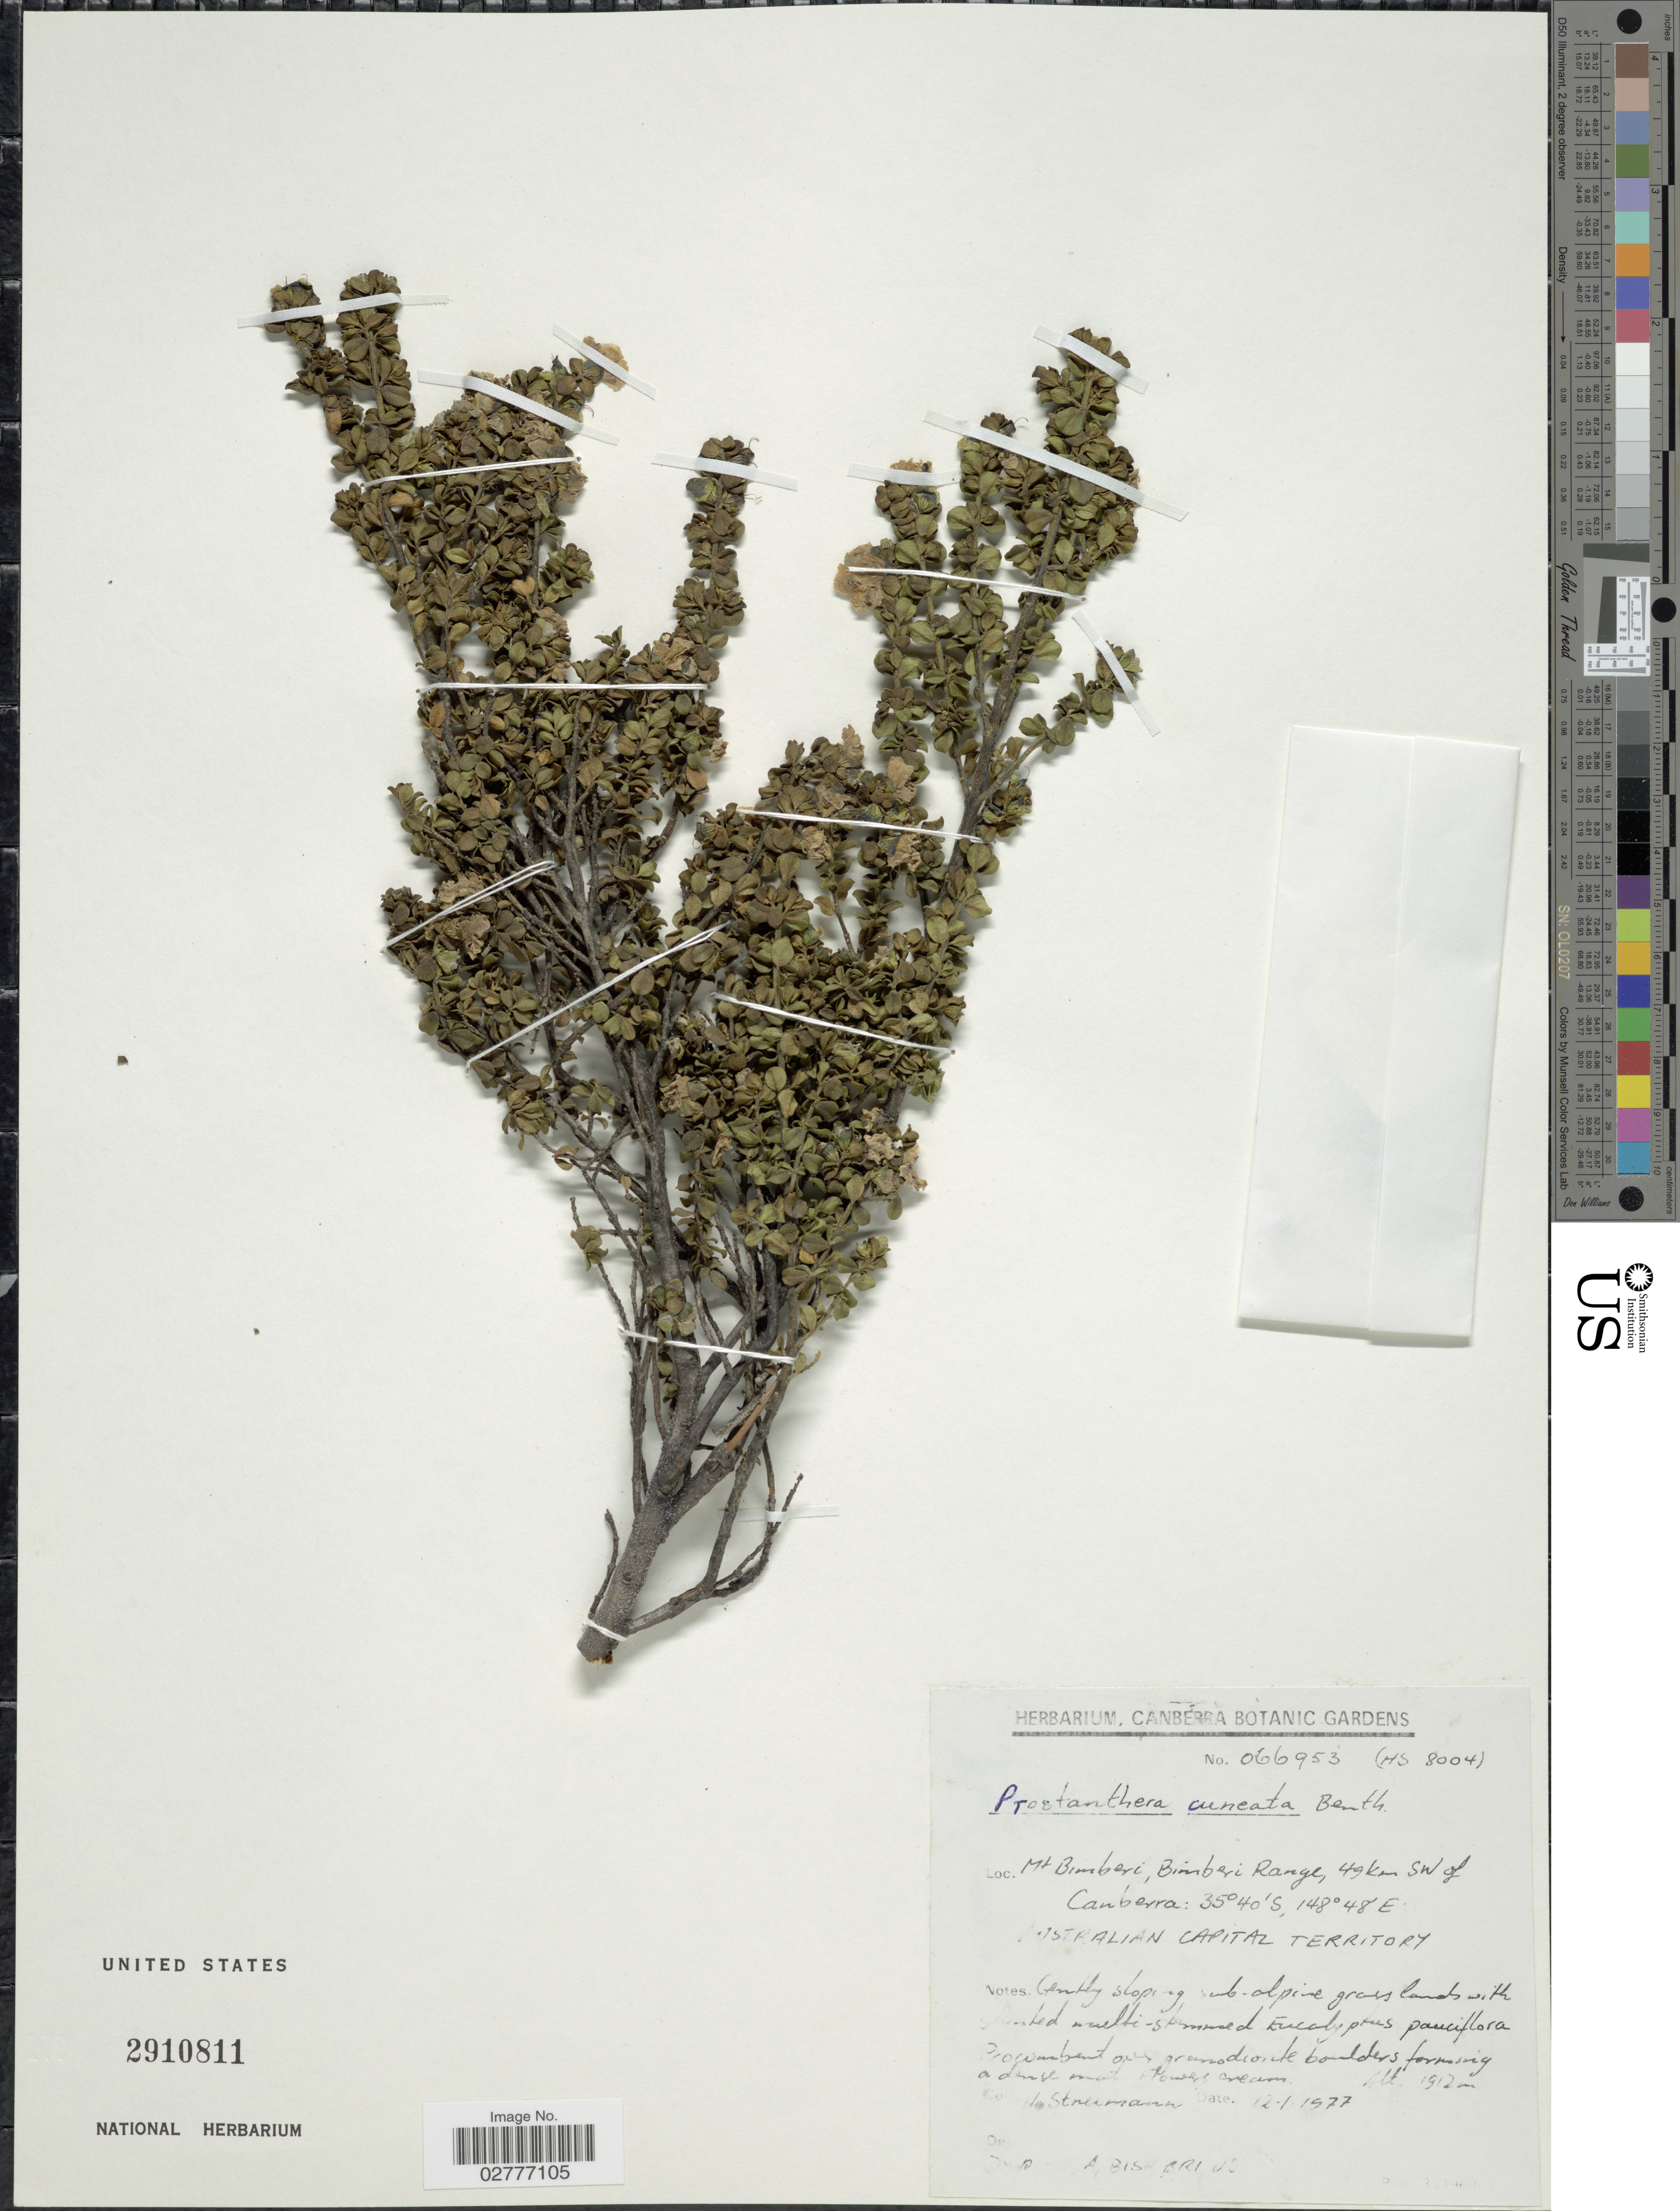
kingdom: Plantae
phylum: Tracheophyta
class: Magnoliopsida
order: Lamiales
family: Lamiaceae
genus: Prostanthera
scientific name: Prostanthera cuneata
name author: Benth.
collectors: H. Streimann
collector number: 066953/HS8004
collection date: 1977-01-12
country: Australia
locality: Mt. Bimberi, Bimberi Range, 49 km SW of Canberra, Australian Capital Territory.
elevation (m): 1912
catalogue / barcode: US 2910811